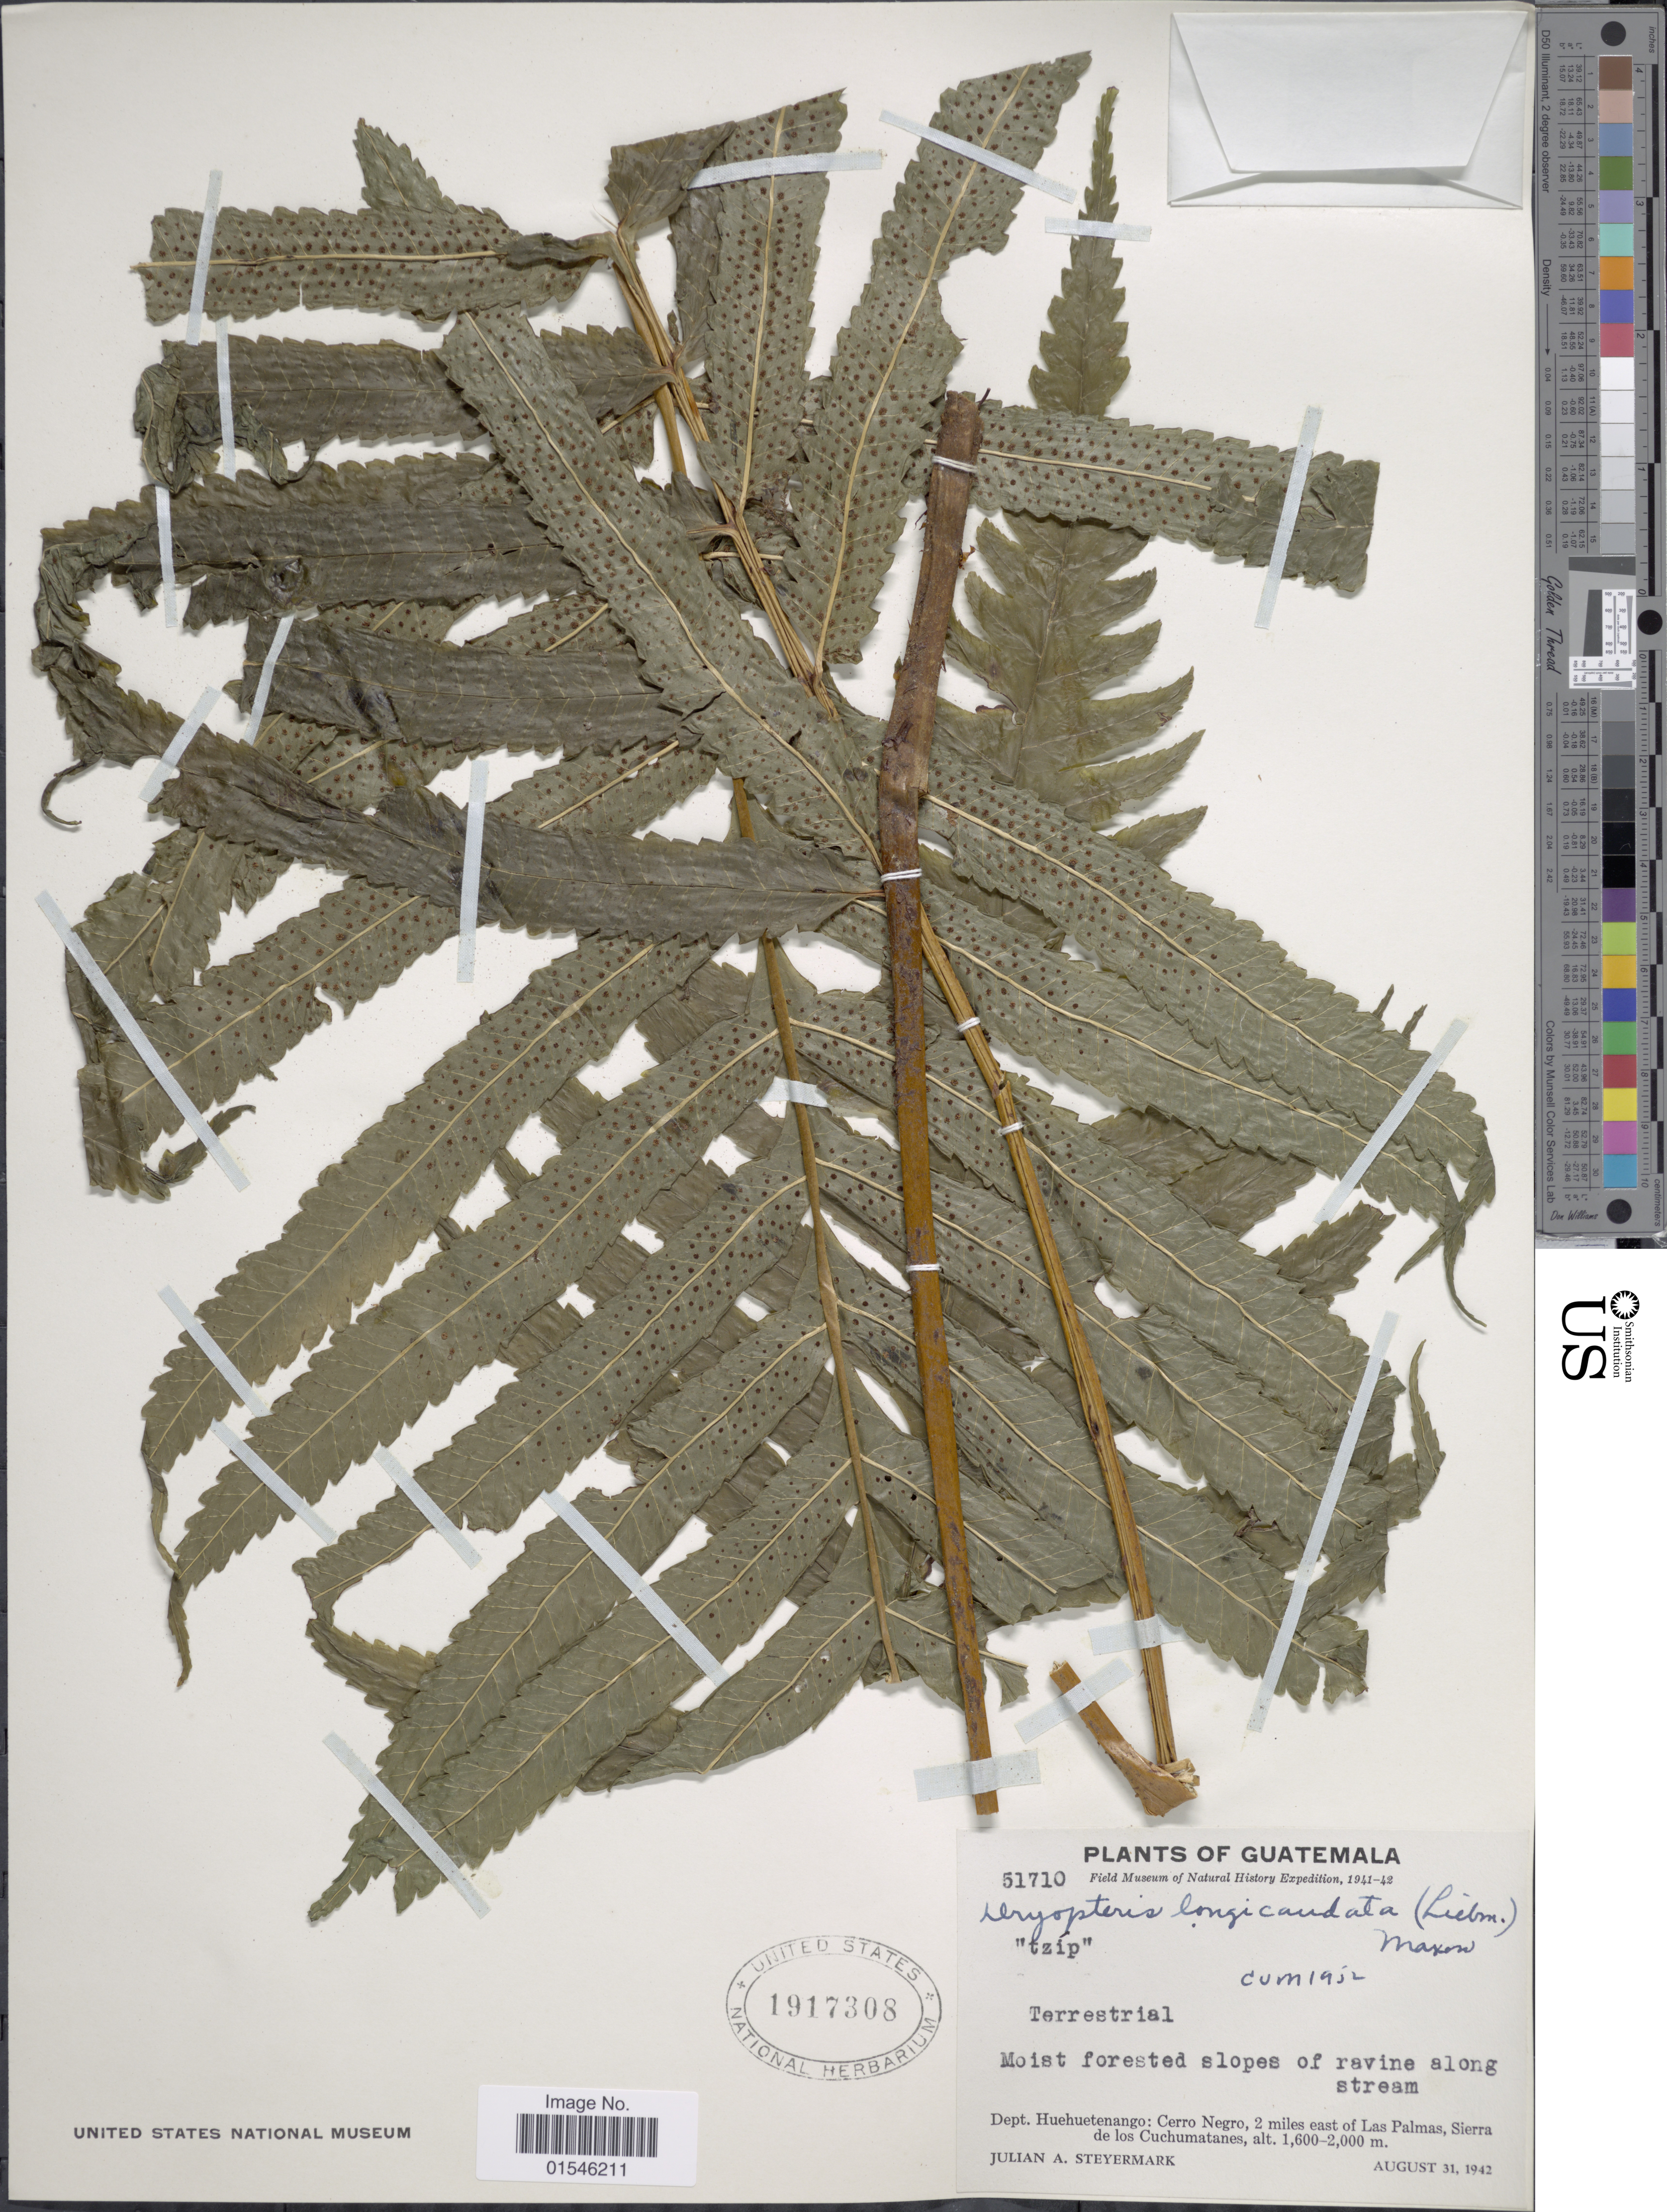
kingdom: Plantae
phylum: Tracheophyta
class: Polypodiopsida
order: Polypodiales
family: Dryopteridaceae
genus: Stigmatopteris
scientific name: Stigmatopteris longicaudata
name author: (Leibm.) C. Chr.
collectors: J. Steyermark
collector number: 51710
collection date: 1942-08-31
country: Guatemala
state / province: Huehuetenango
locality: Moist foreted slopes of ravine along stream, Dept. Huehuetenango: Cerro Negro, 2 miles east of Las Palmas, Sierra de los Cuchumatanes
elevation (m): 1600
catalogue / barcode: US 1917308